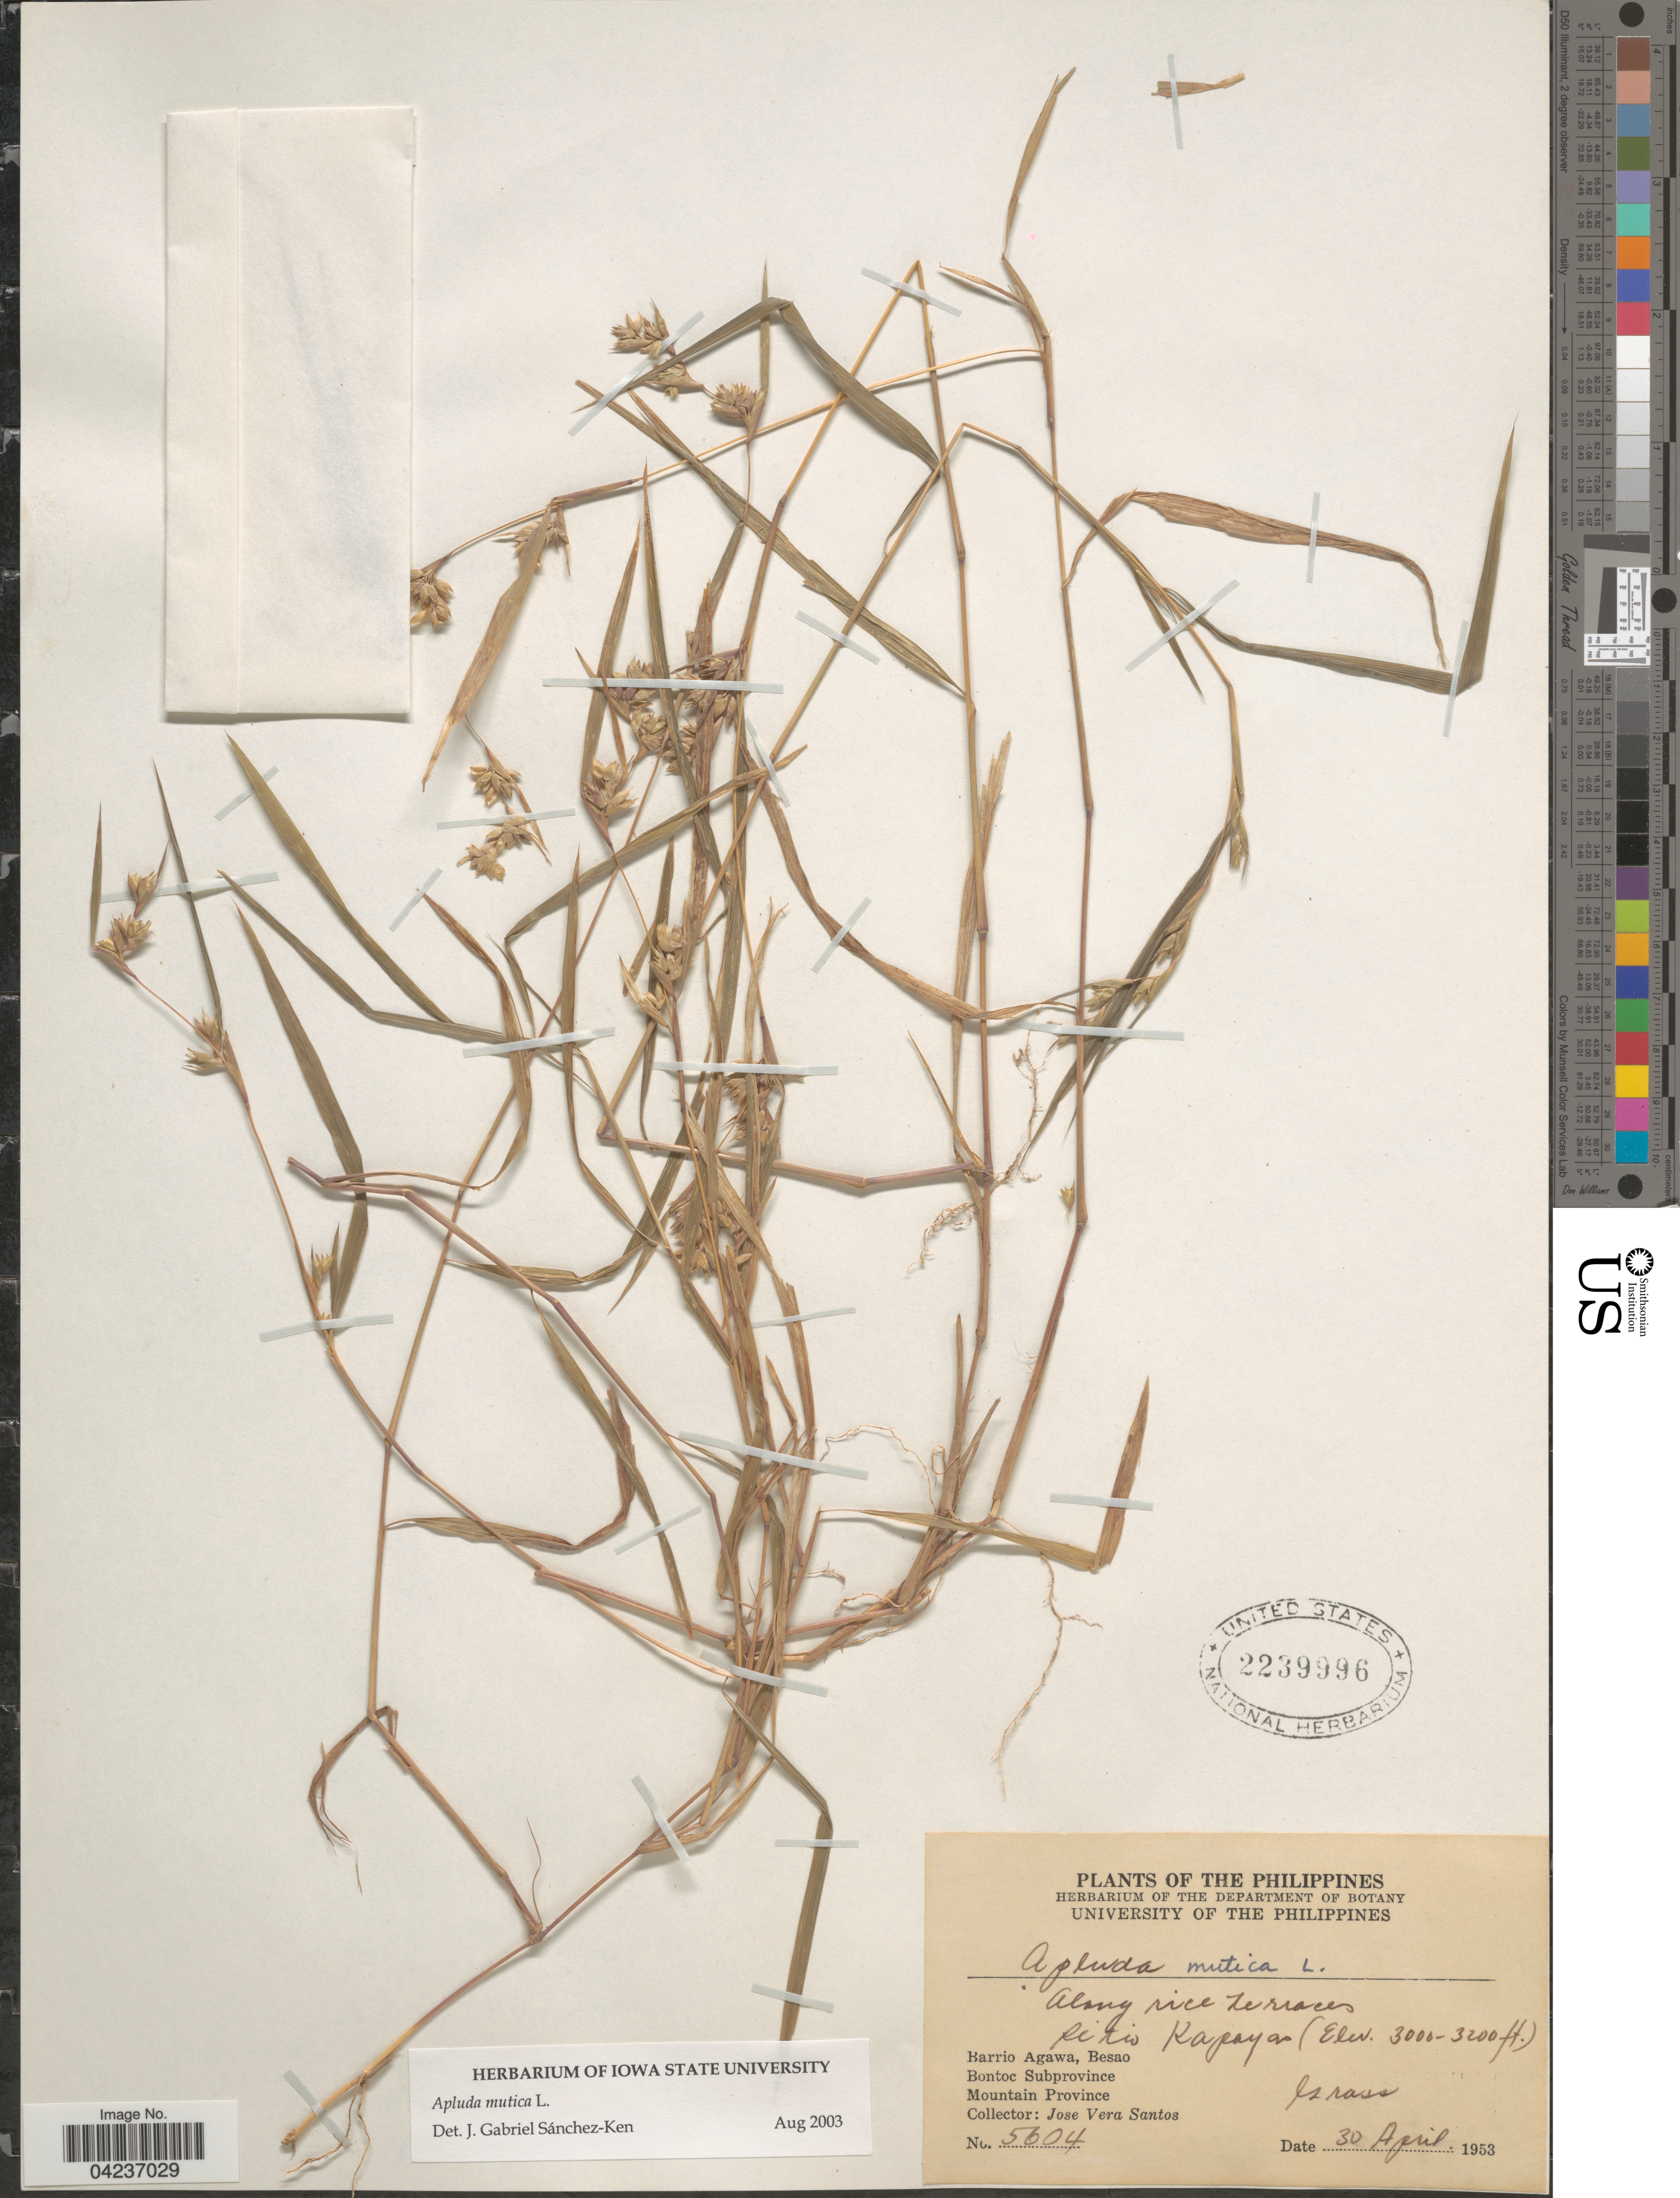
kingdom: Plantae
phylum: Tracheophyta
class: Liliopsida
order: Poales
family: Poaceae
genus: Apluda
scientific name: Apluda mutica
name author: L.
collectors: J. V. Santos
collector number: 5604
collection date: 1953-04-30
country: Philippines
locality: Along rice terraces. Sitio Kapayas. Barrio Agawa, Besao. Bontoc Subprovince. Mountain Province.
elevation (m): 914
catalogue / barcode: US 2239996